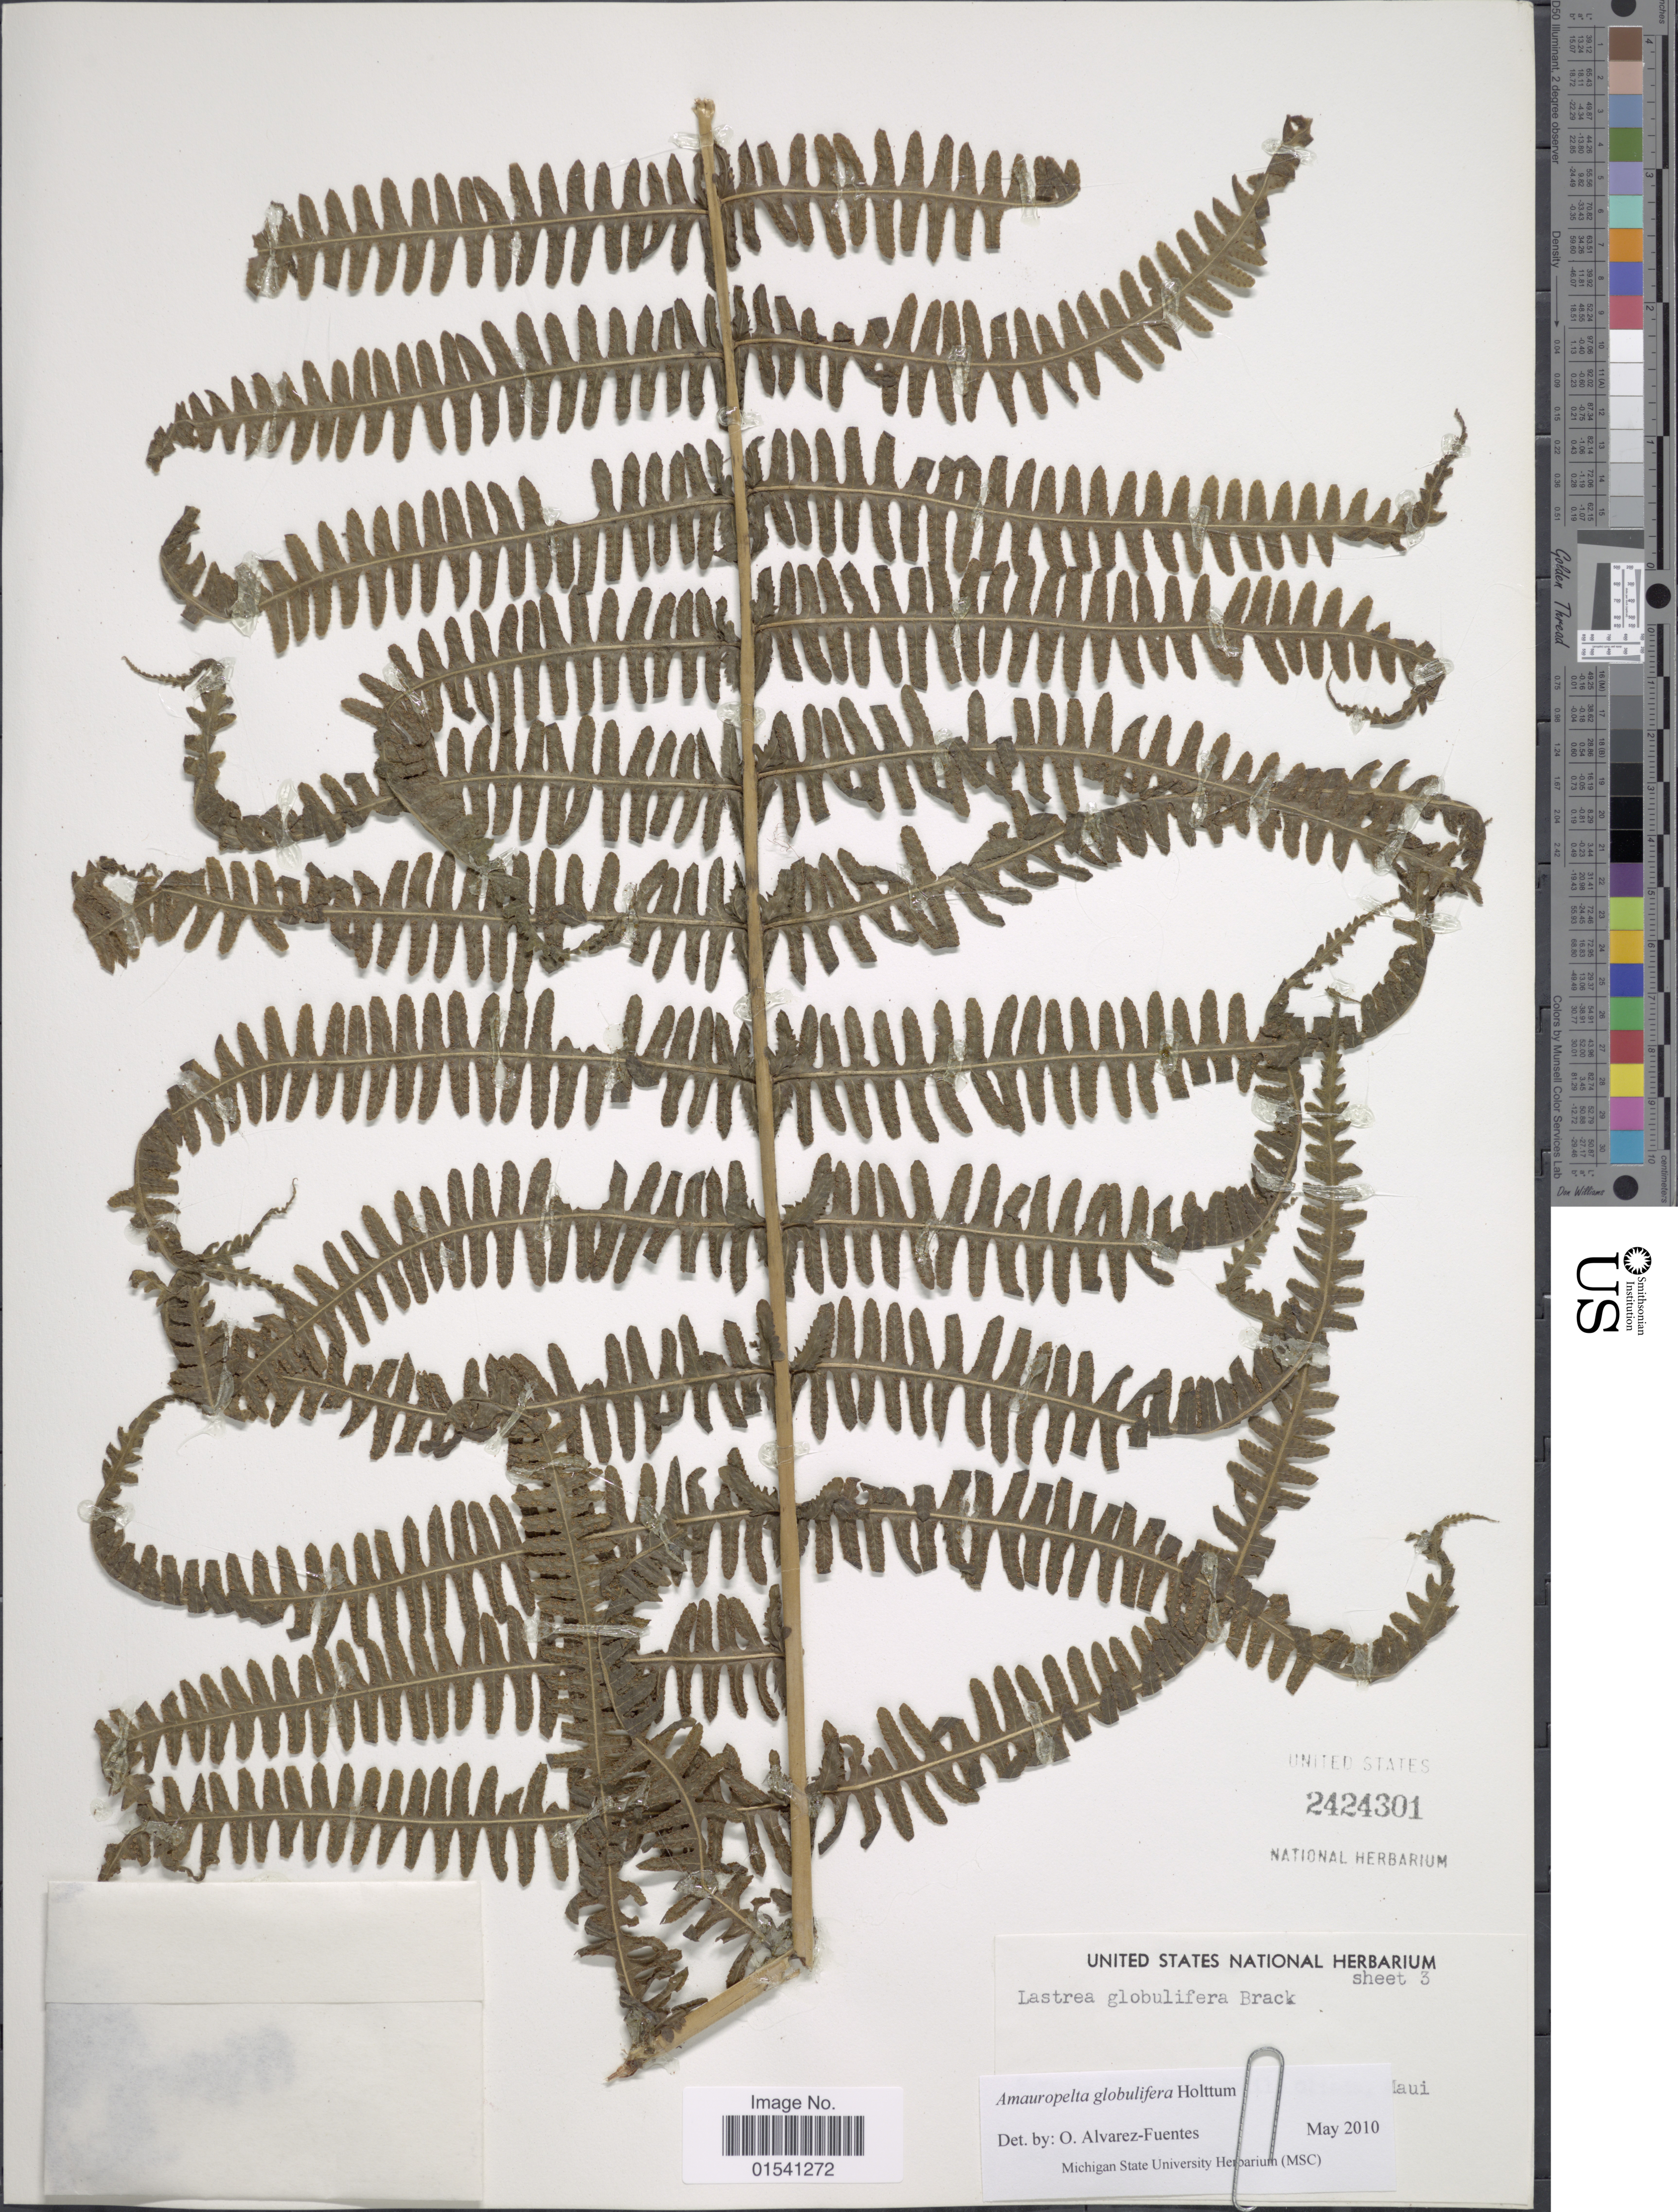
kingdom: Plantae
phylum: Tracheophyta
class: Polypodiopsida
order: Polypodiales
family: Thelypteridaceae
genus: Amauropelta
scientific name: Amauropelta globulifera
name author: (Brack.) Holttum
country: United States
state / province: Hawaii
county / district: Maui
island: Maui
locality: Maui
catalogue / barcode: US 2424301